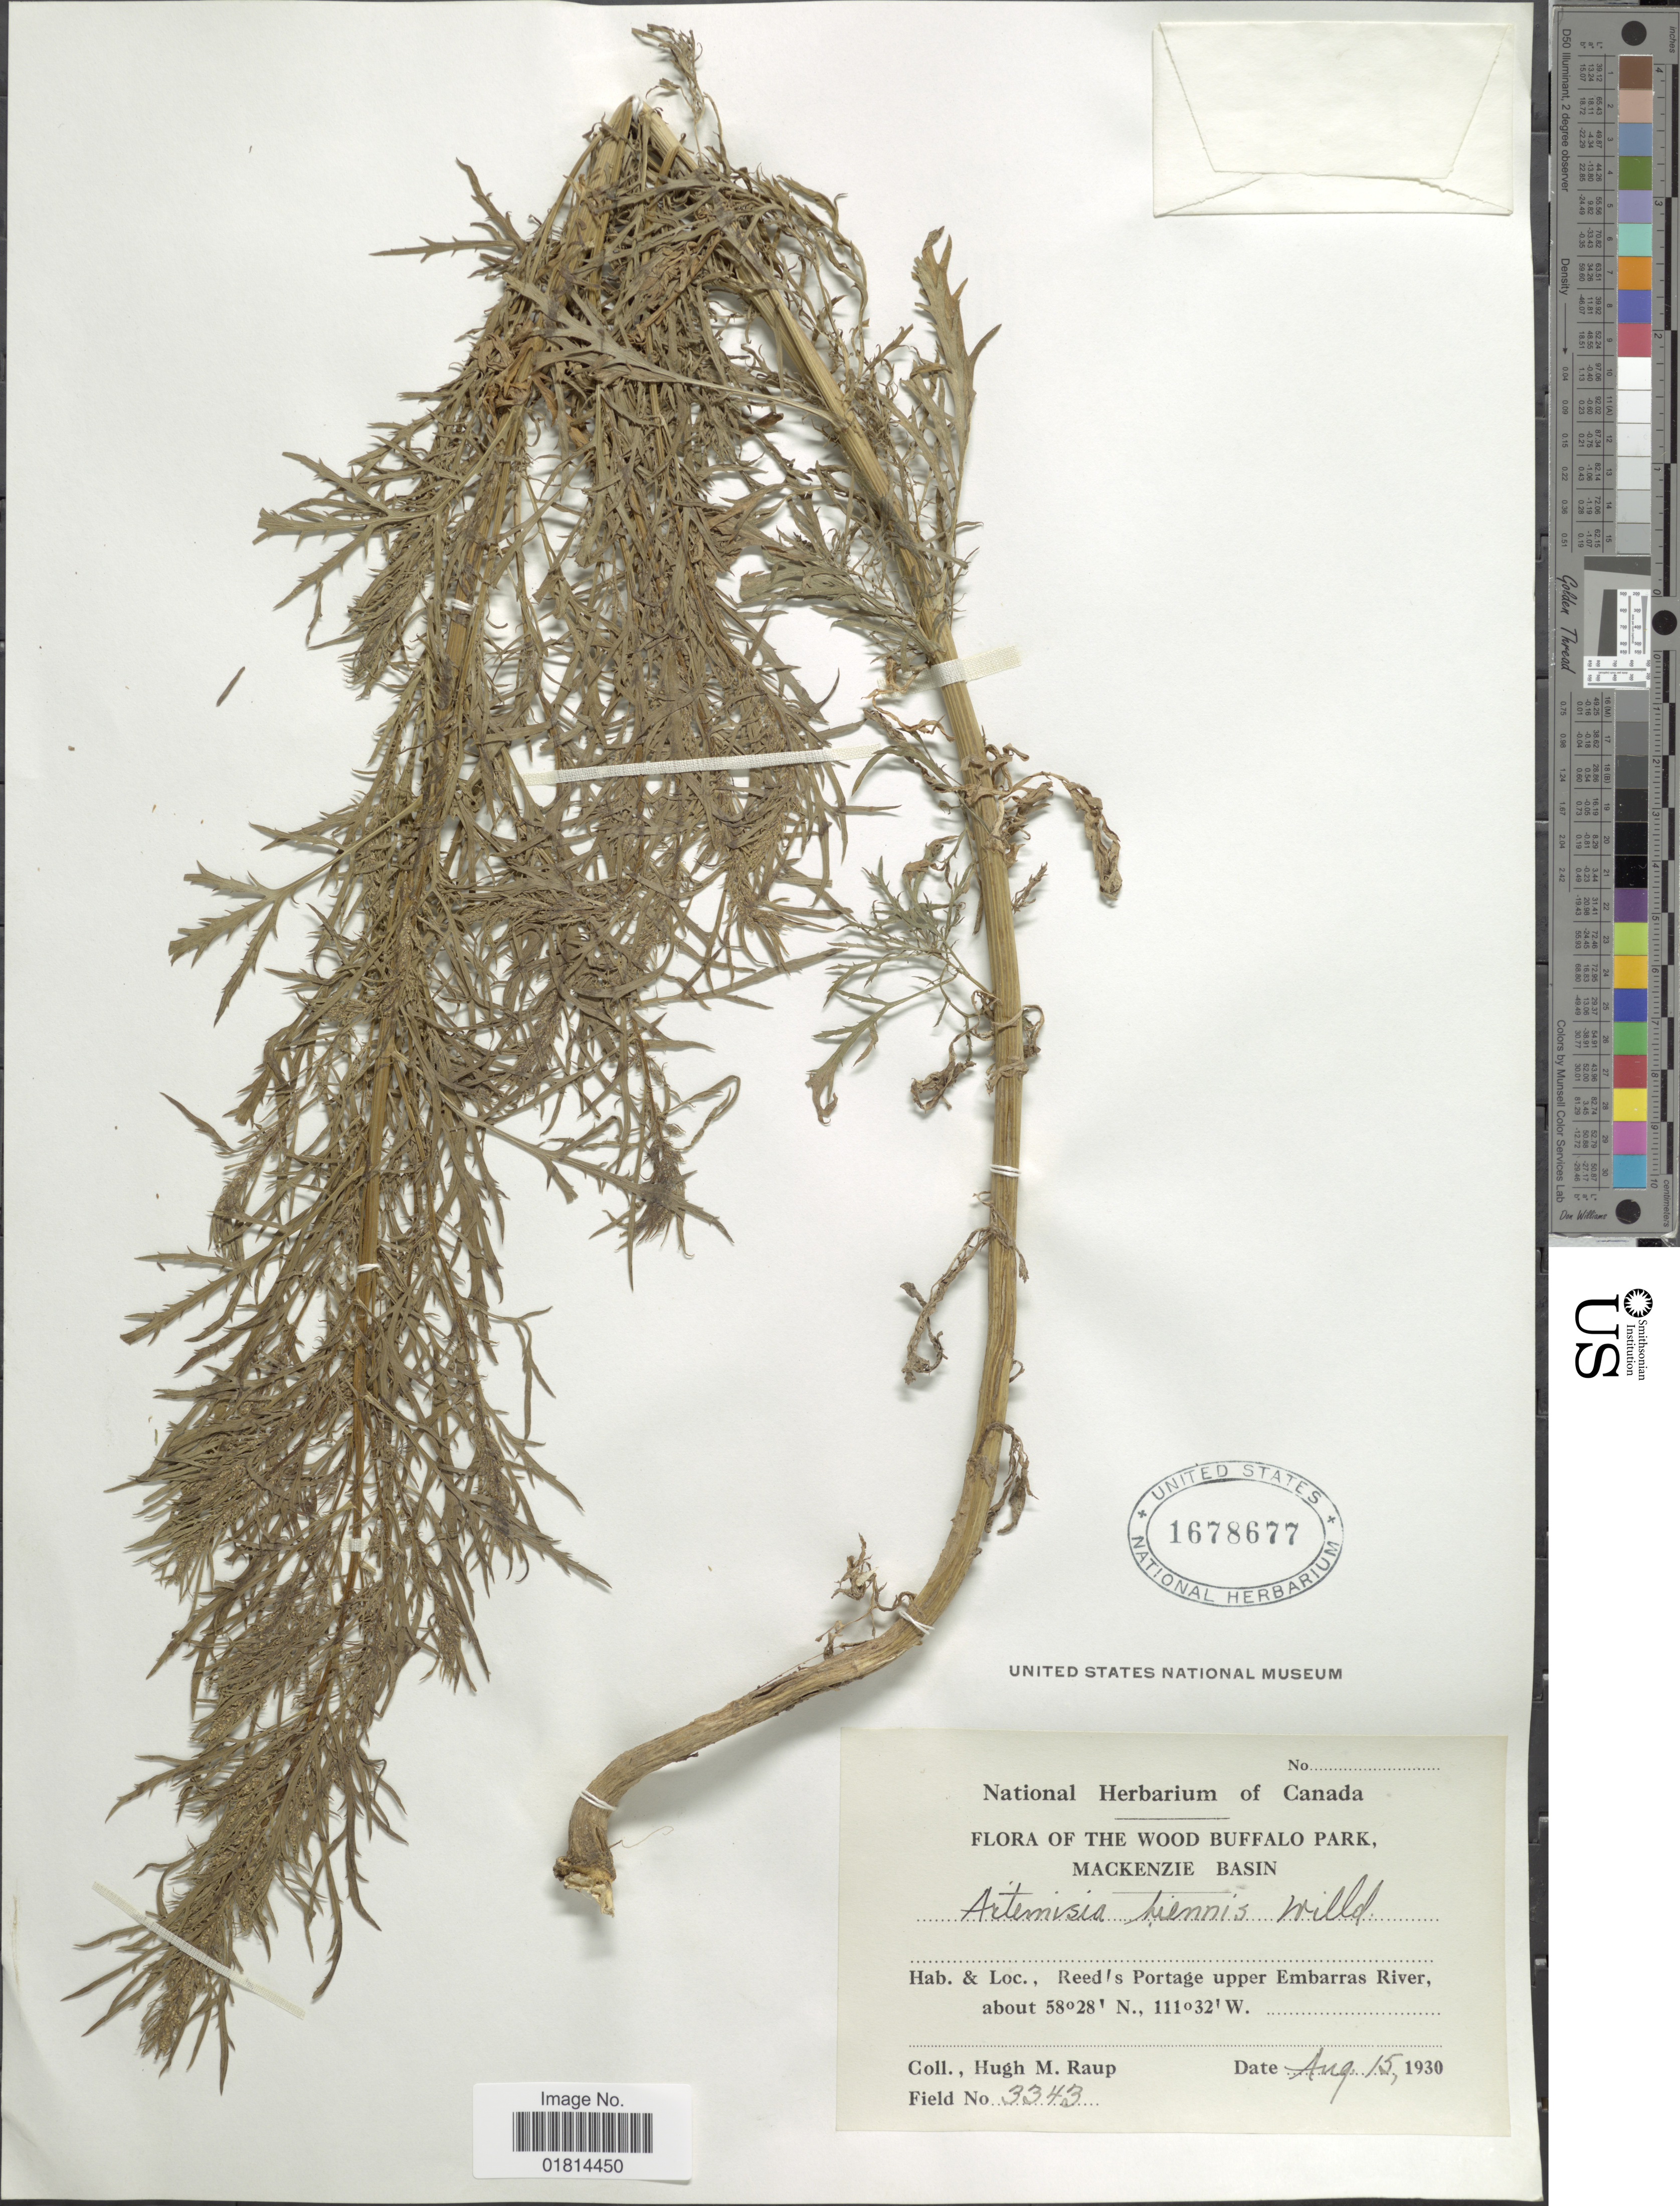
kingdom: Plantae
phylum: Tracheophyta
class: Magnoliopsida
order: Asterales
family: Asteraceae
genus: Artemisia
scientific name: Artemisia biennis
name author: Willd.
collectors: H. Raup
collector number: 3343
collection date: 1930-08-15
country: Canada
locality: Wood Buffalo Park, Mackenzie Basin. Reed's Portage upper Embarras River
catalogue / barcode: US 1678677